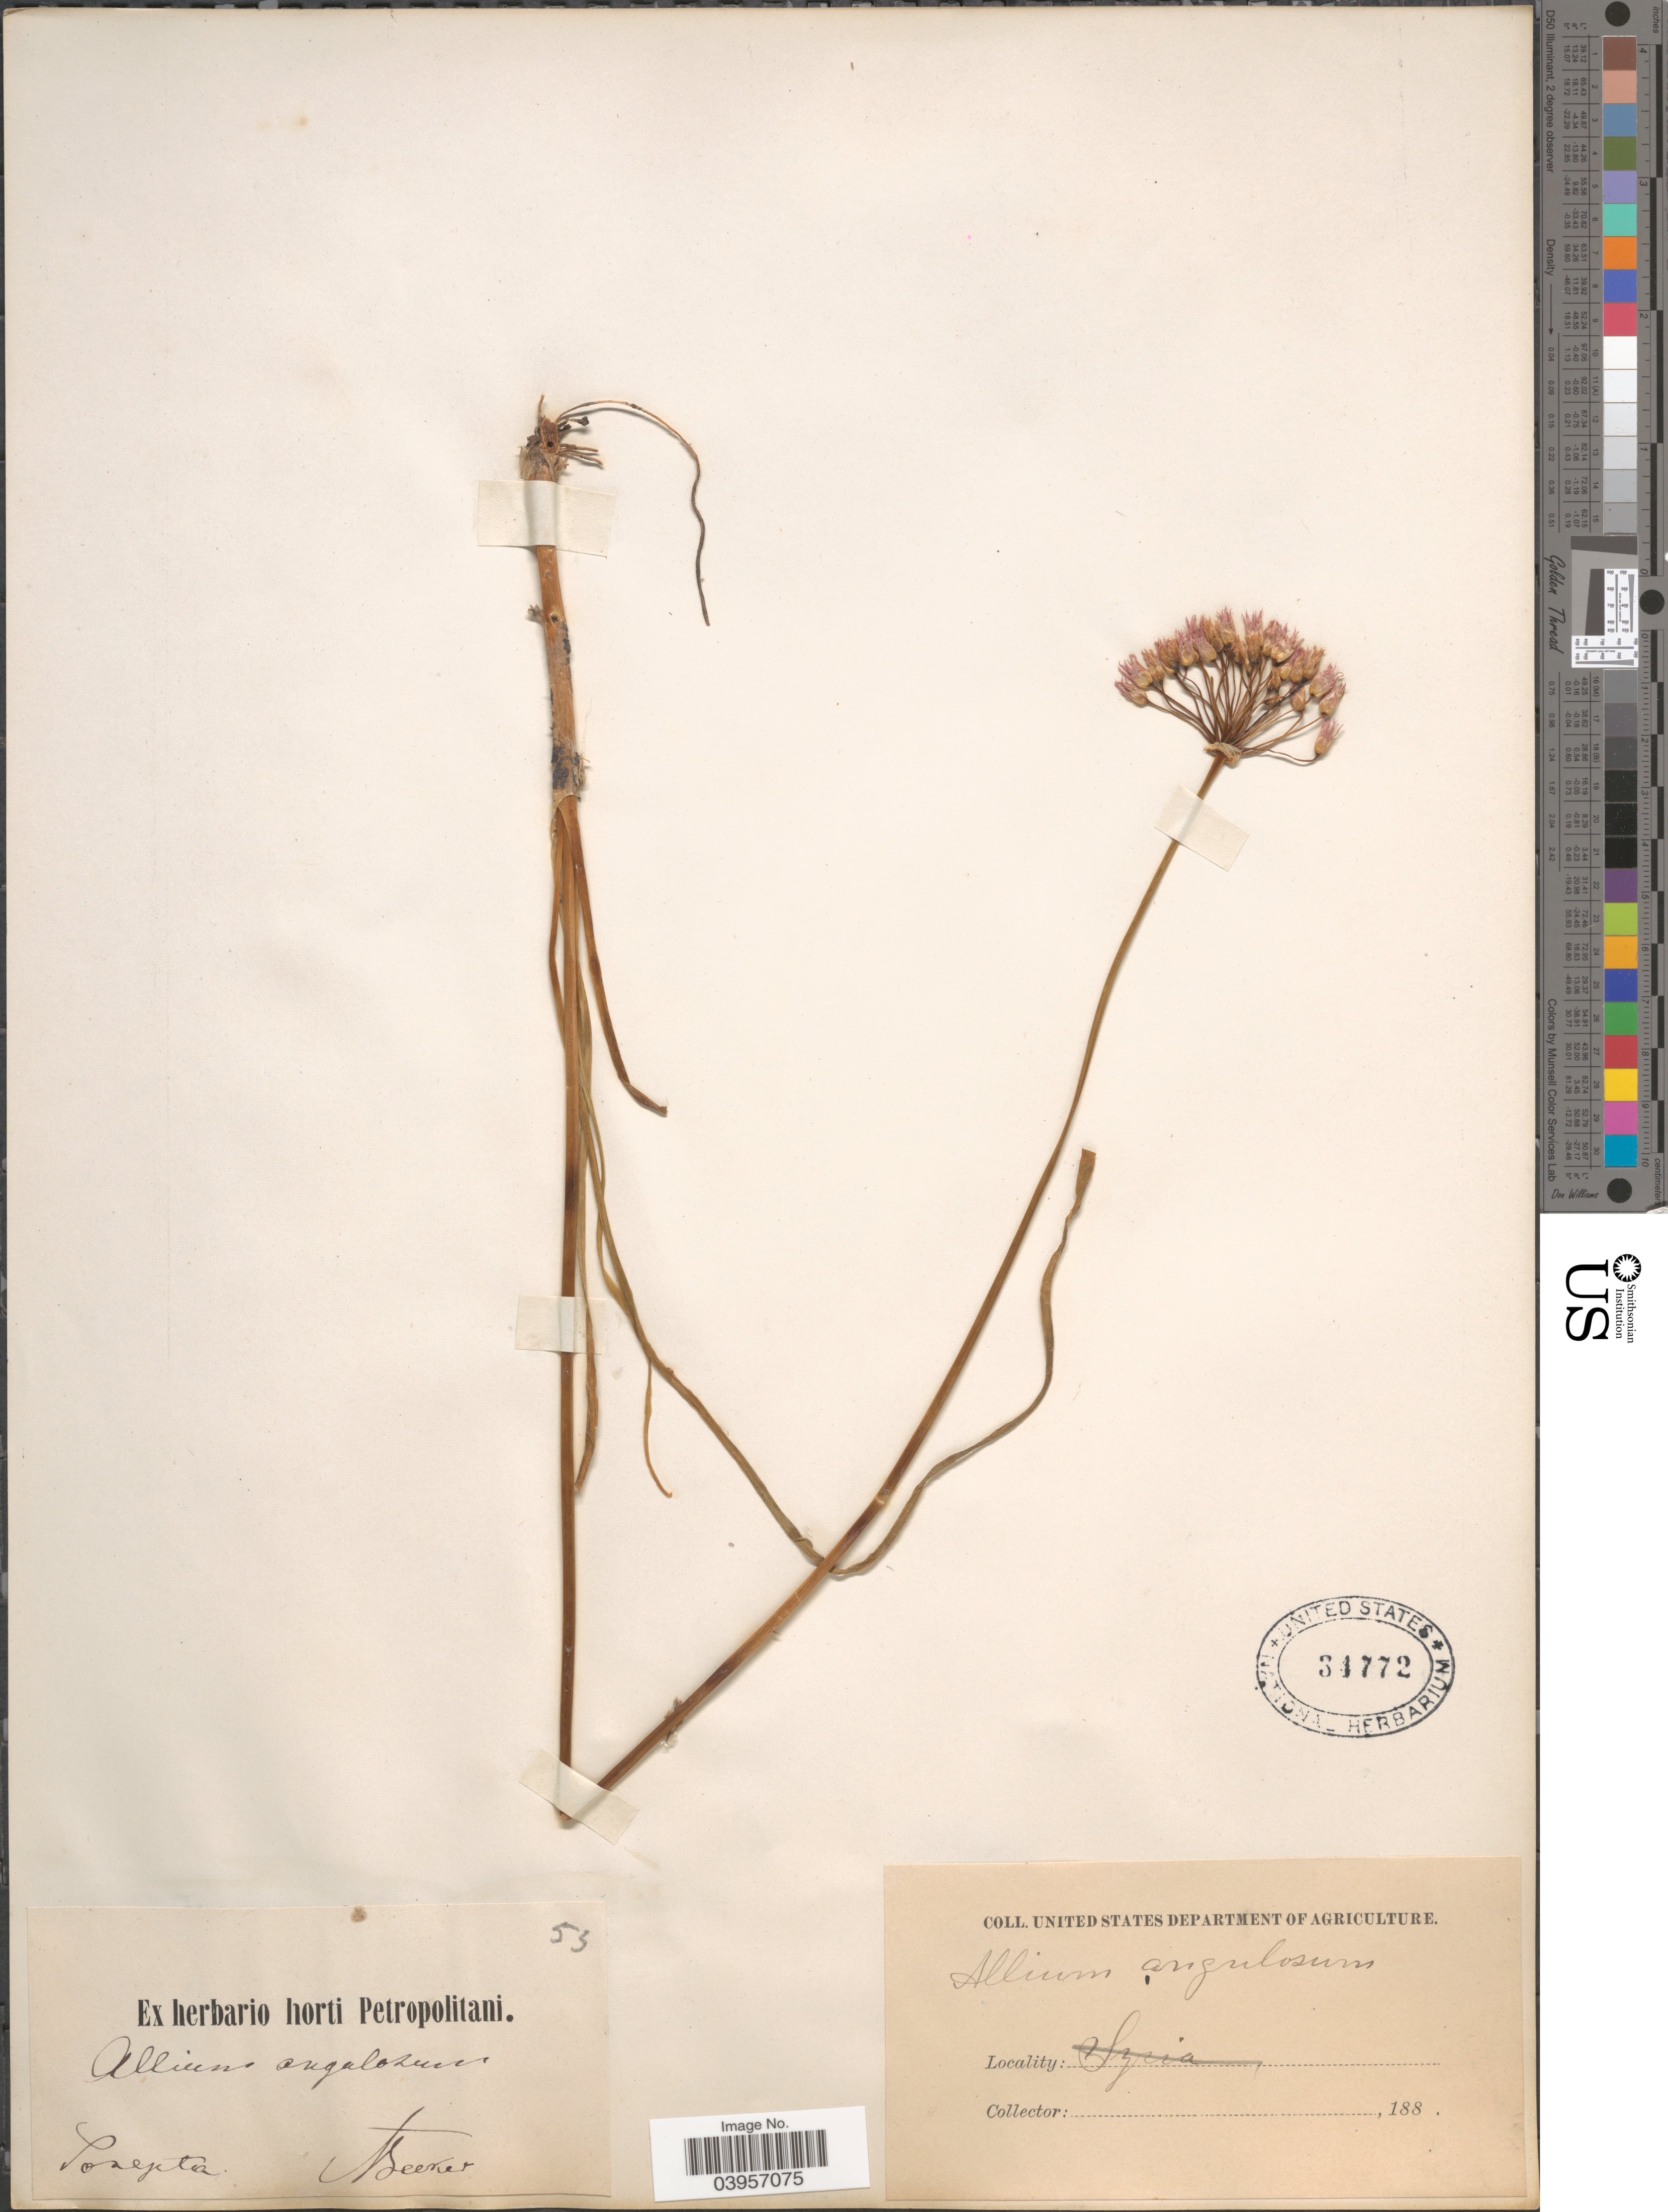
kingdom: Plantae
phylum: Tracheophyta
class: Liliopsida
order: Asparagales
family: Amaryllidaceae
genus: Allium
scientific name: Allium angulosum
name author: L.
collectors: Becker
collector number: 53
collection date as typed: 188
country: Russian Federation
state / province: Volgograd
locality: Sarepta.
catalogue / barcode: US 34772